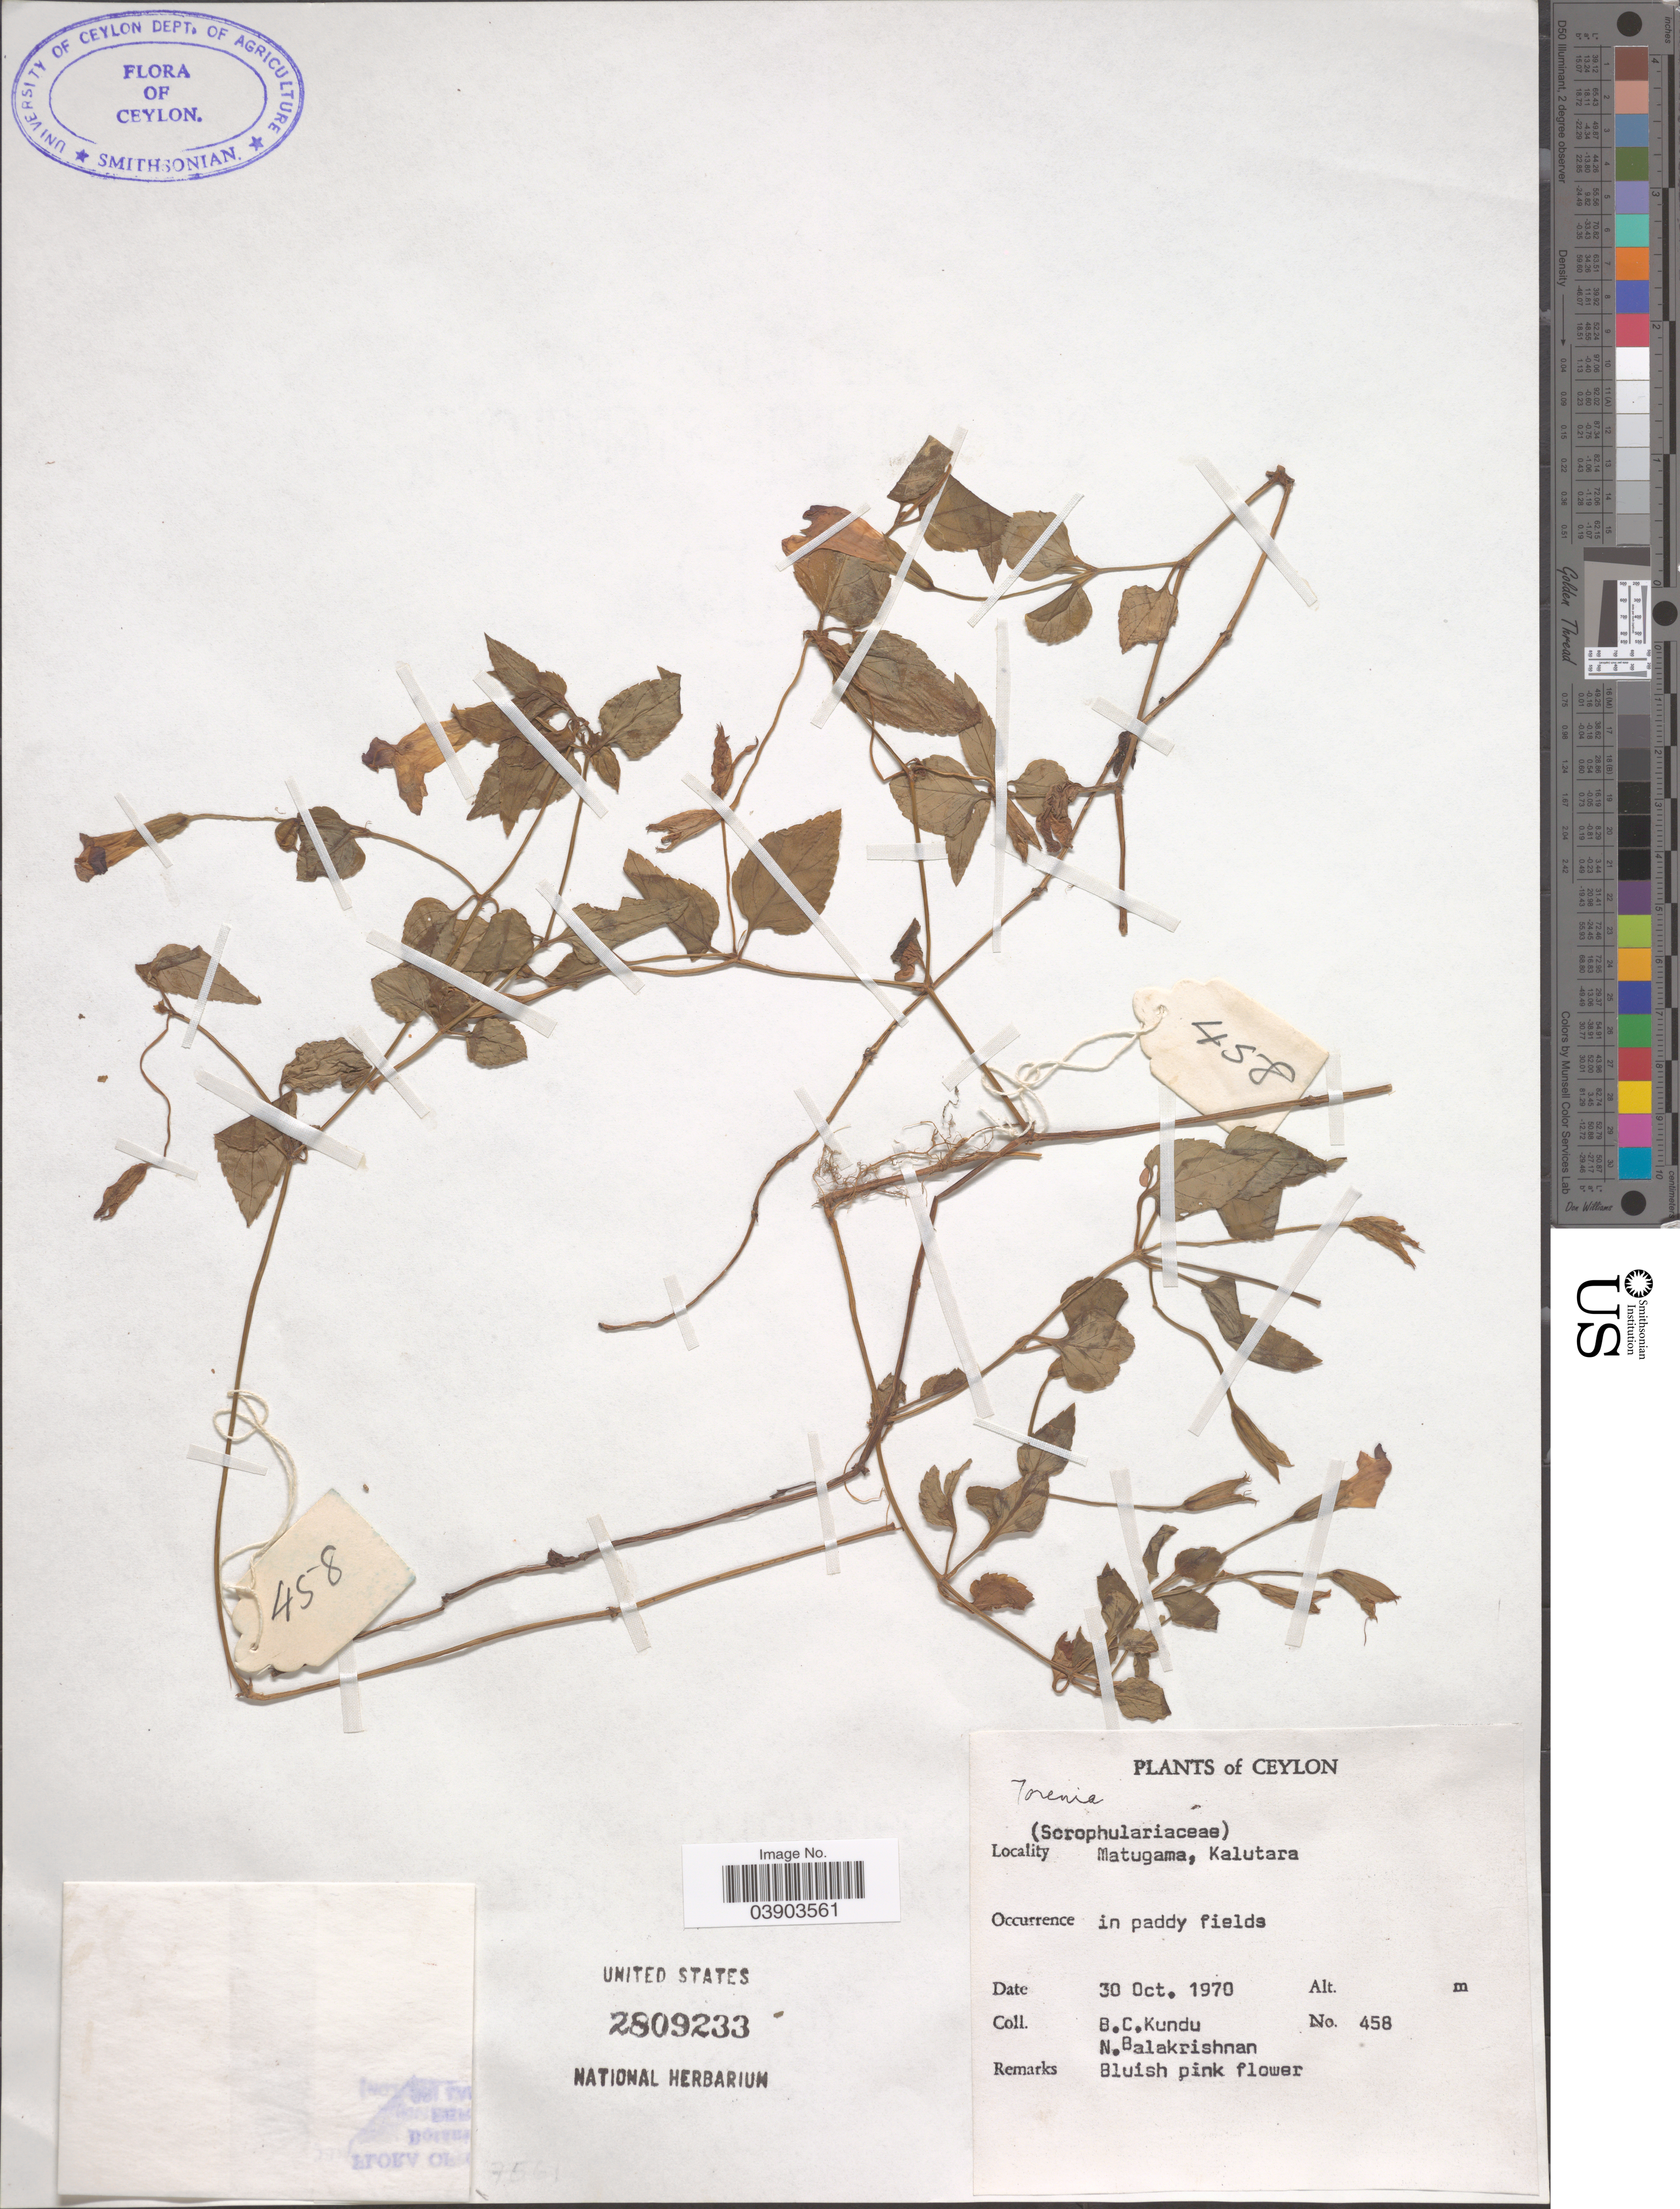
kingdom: Plantae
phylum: Tracheophyta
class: Magnoliopsida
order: Lamiales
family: Linderniaceae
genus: Torenia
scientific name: Torenia sp.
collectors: B. C. Kundu & N. Balakrishnan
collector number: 458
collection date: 1970-10-30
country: Sri Lanka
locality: Ceylon. Matugama, Kalutara.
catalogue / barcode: US 2809233